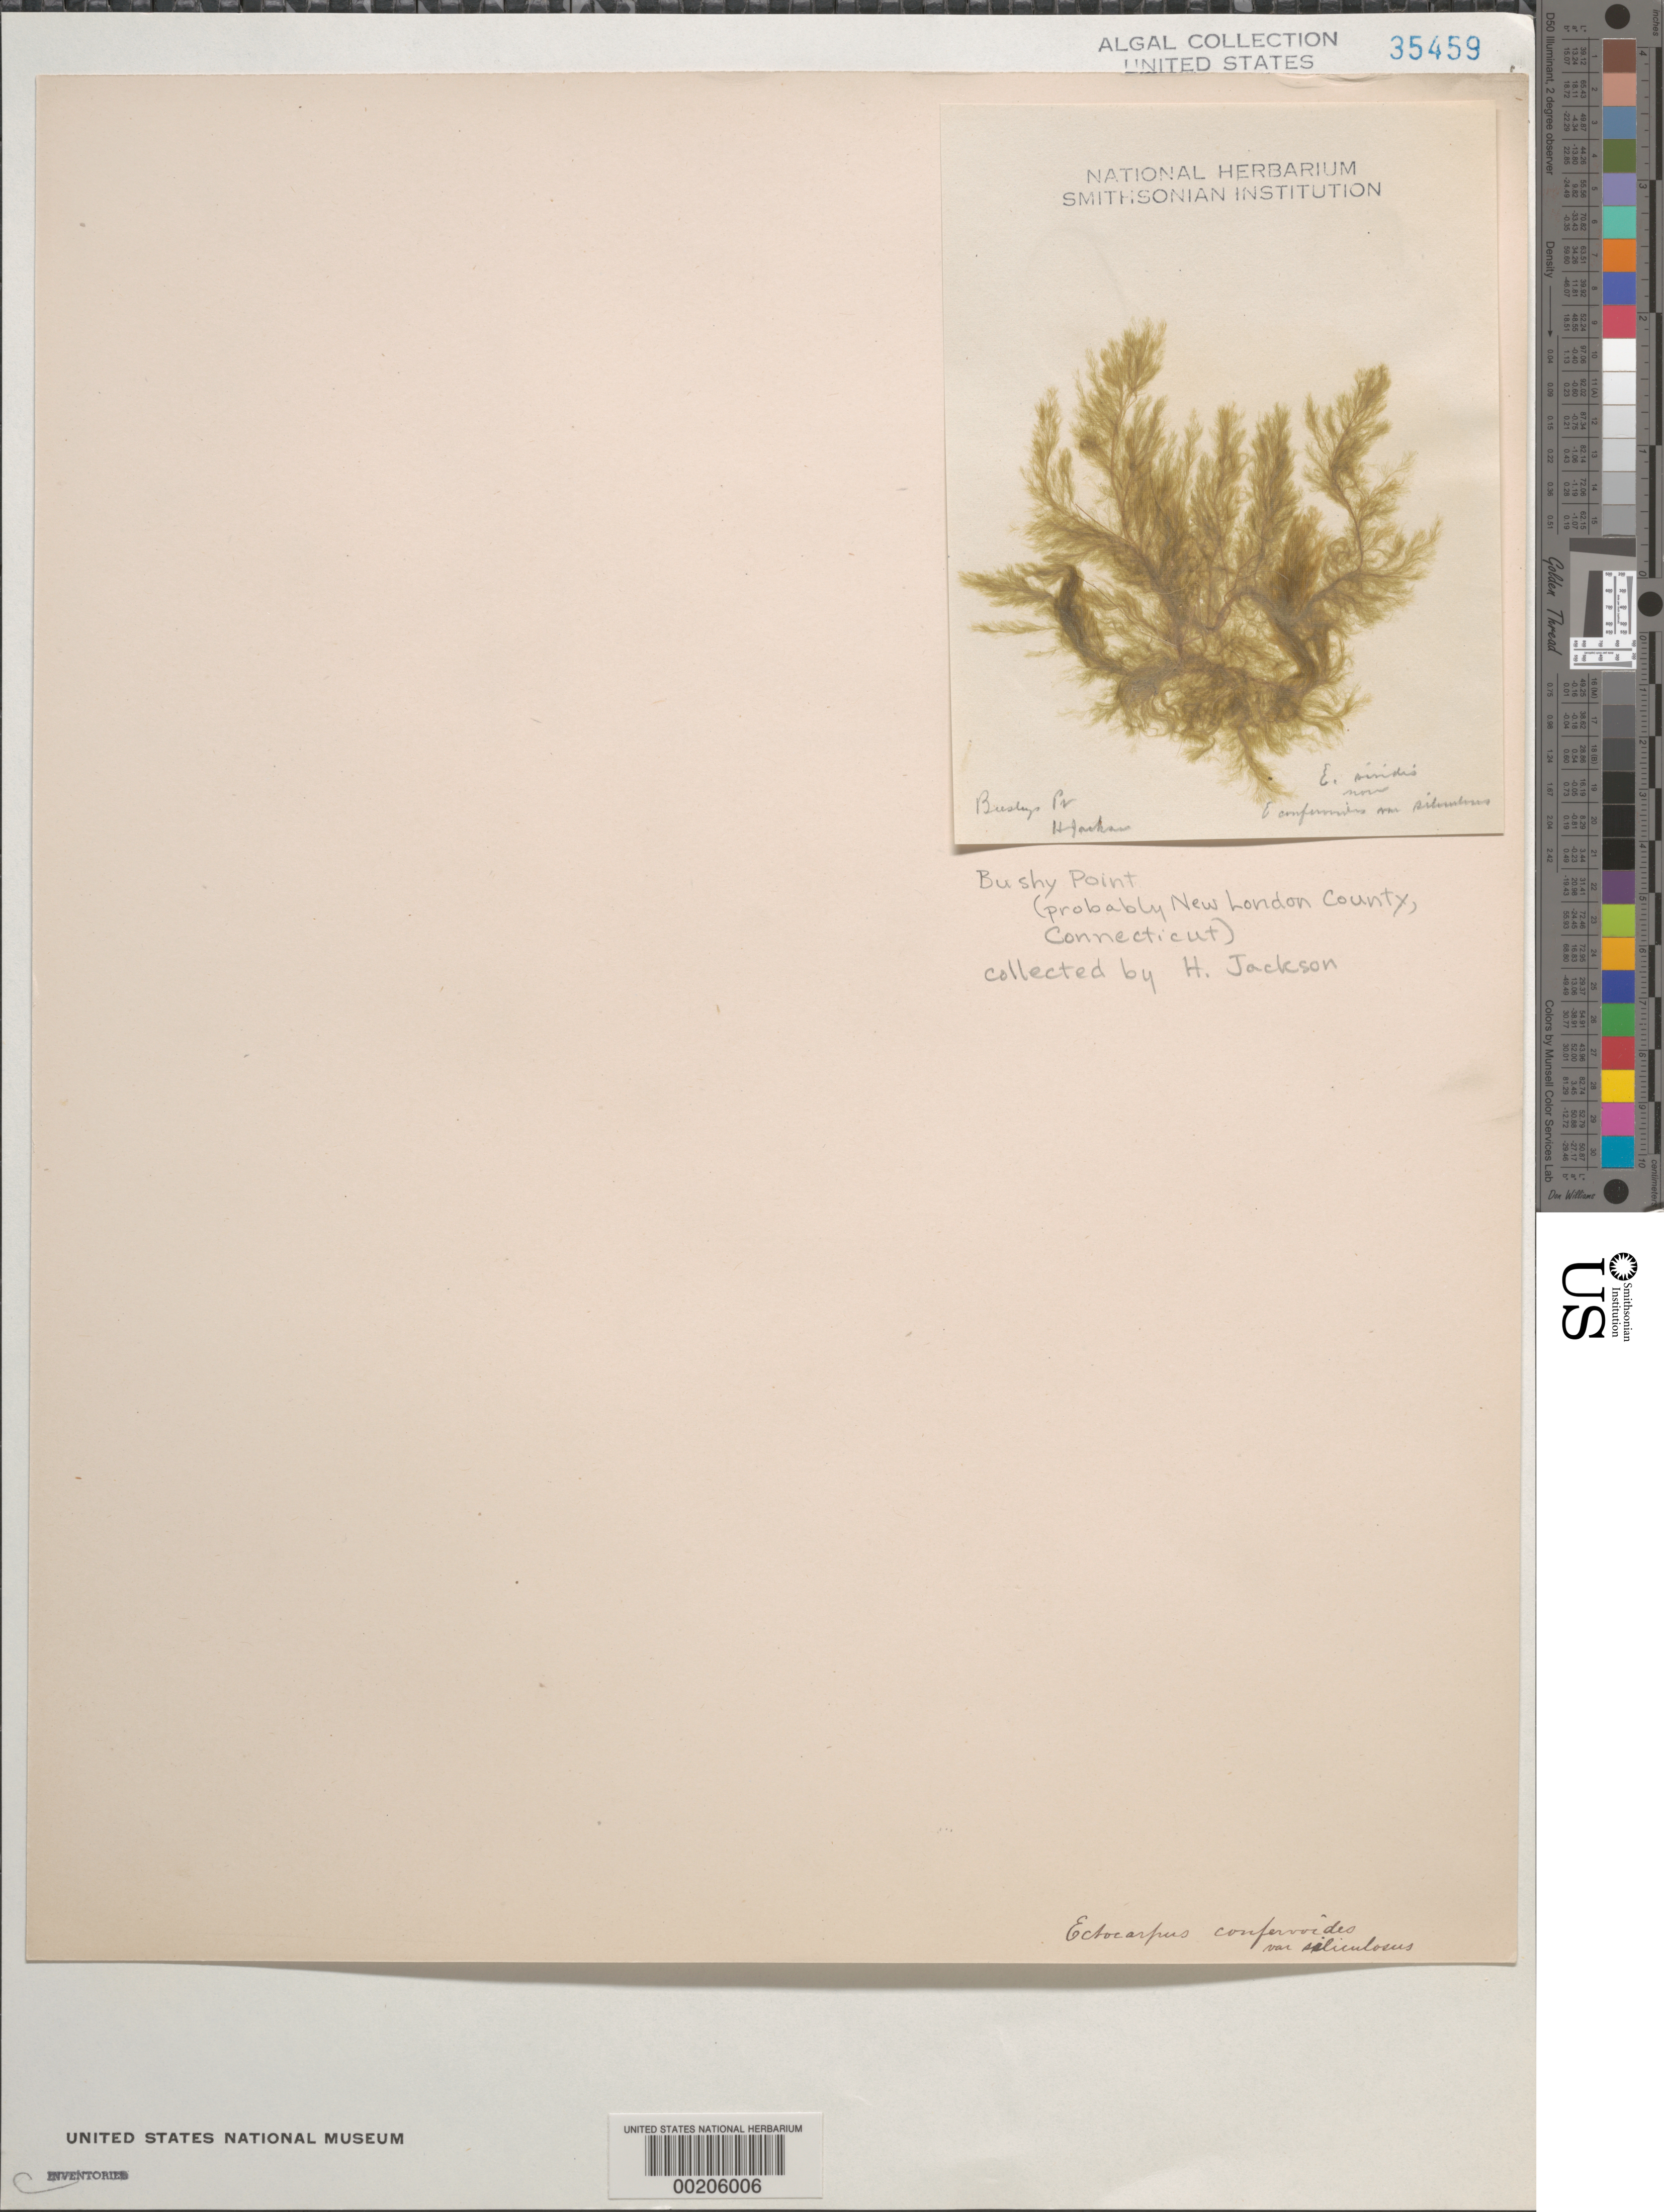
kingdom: Chromista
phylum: Ochrophyta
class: Phaeophyceae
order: Ectocarpales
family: Ectocarpaceae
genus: Ectocarpus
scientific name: Ectocarpus siliculosus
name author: (Dillwyn) Lyngbye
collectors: H. Jackson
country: United States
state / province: Connecticut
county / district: New London County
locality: Bushy Point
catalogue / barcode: US 35459